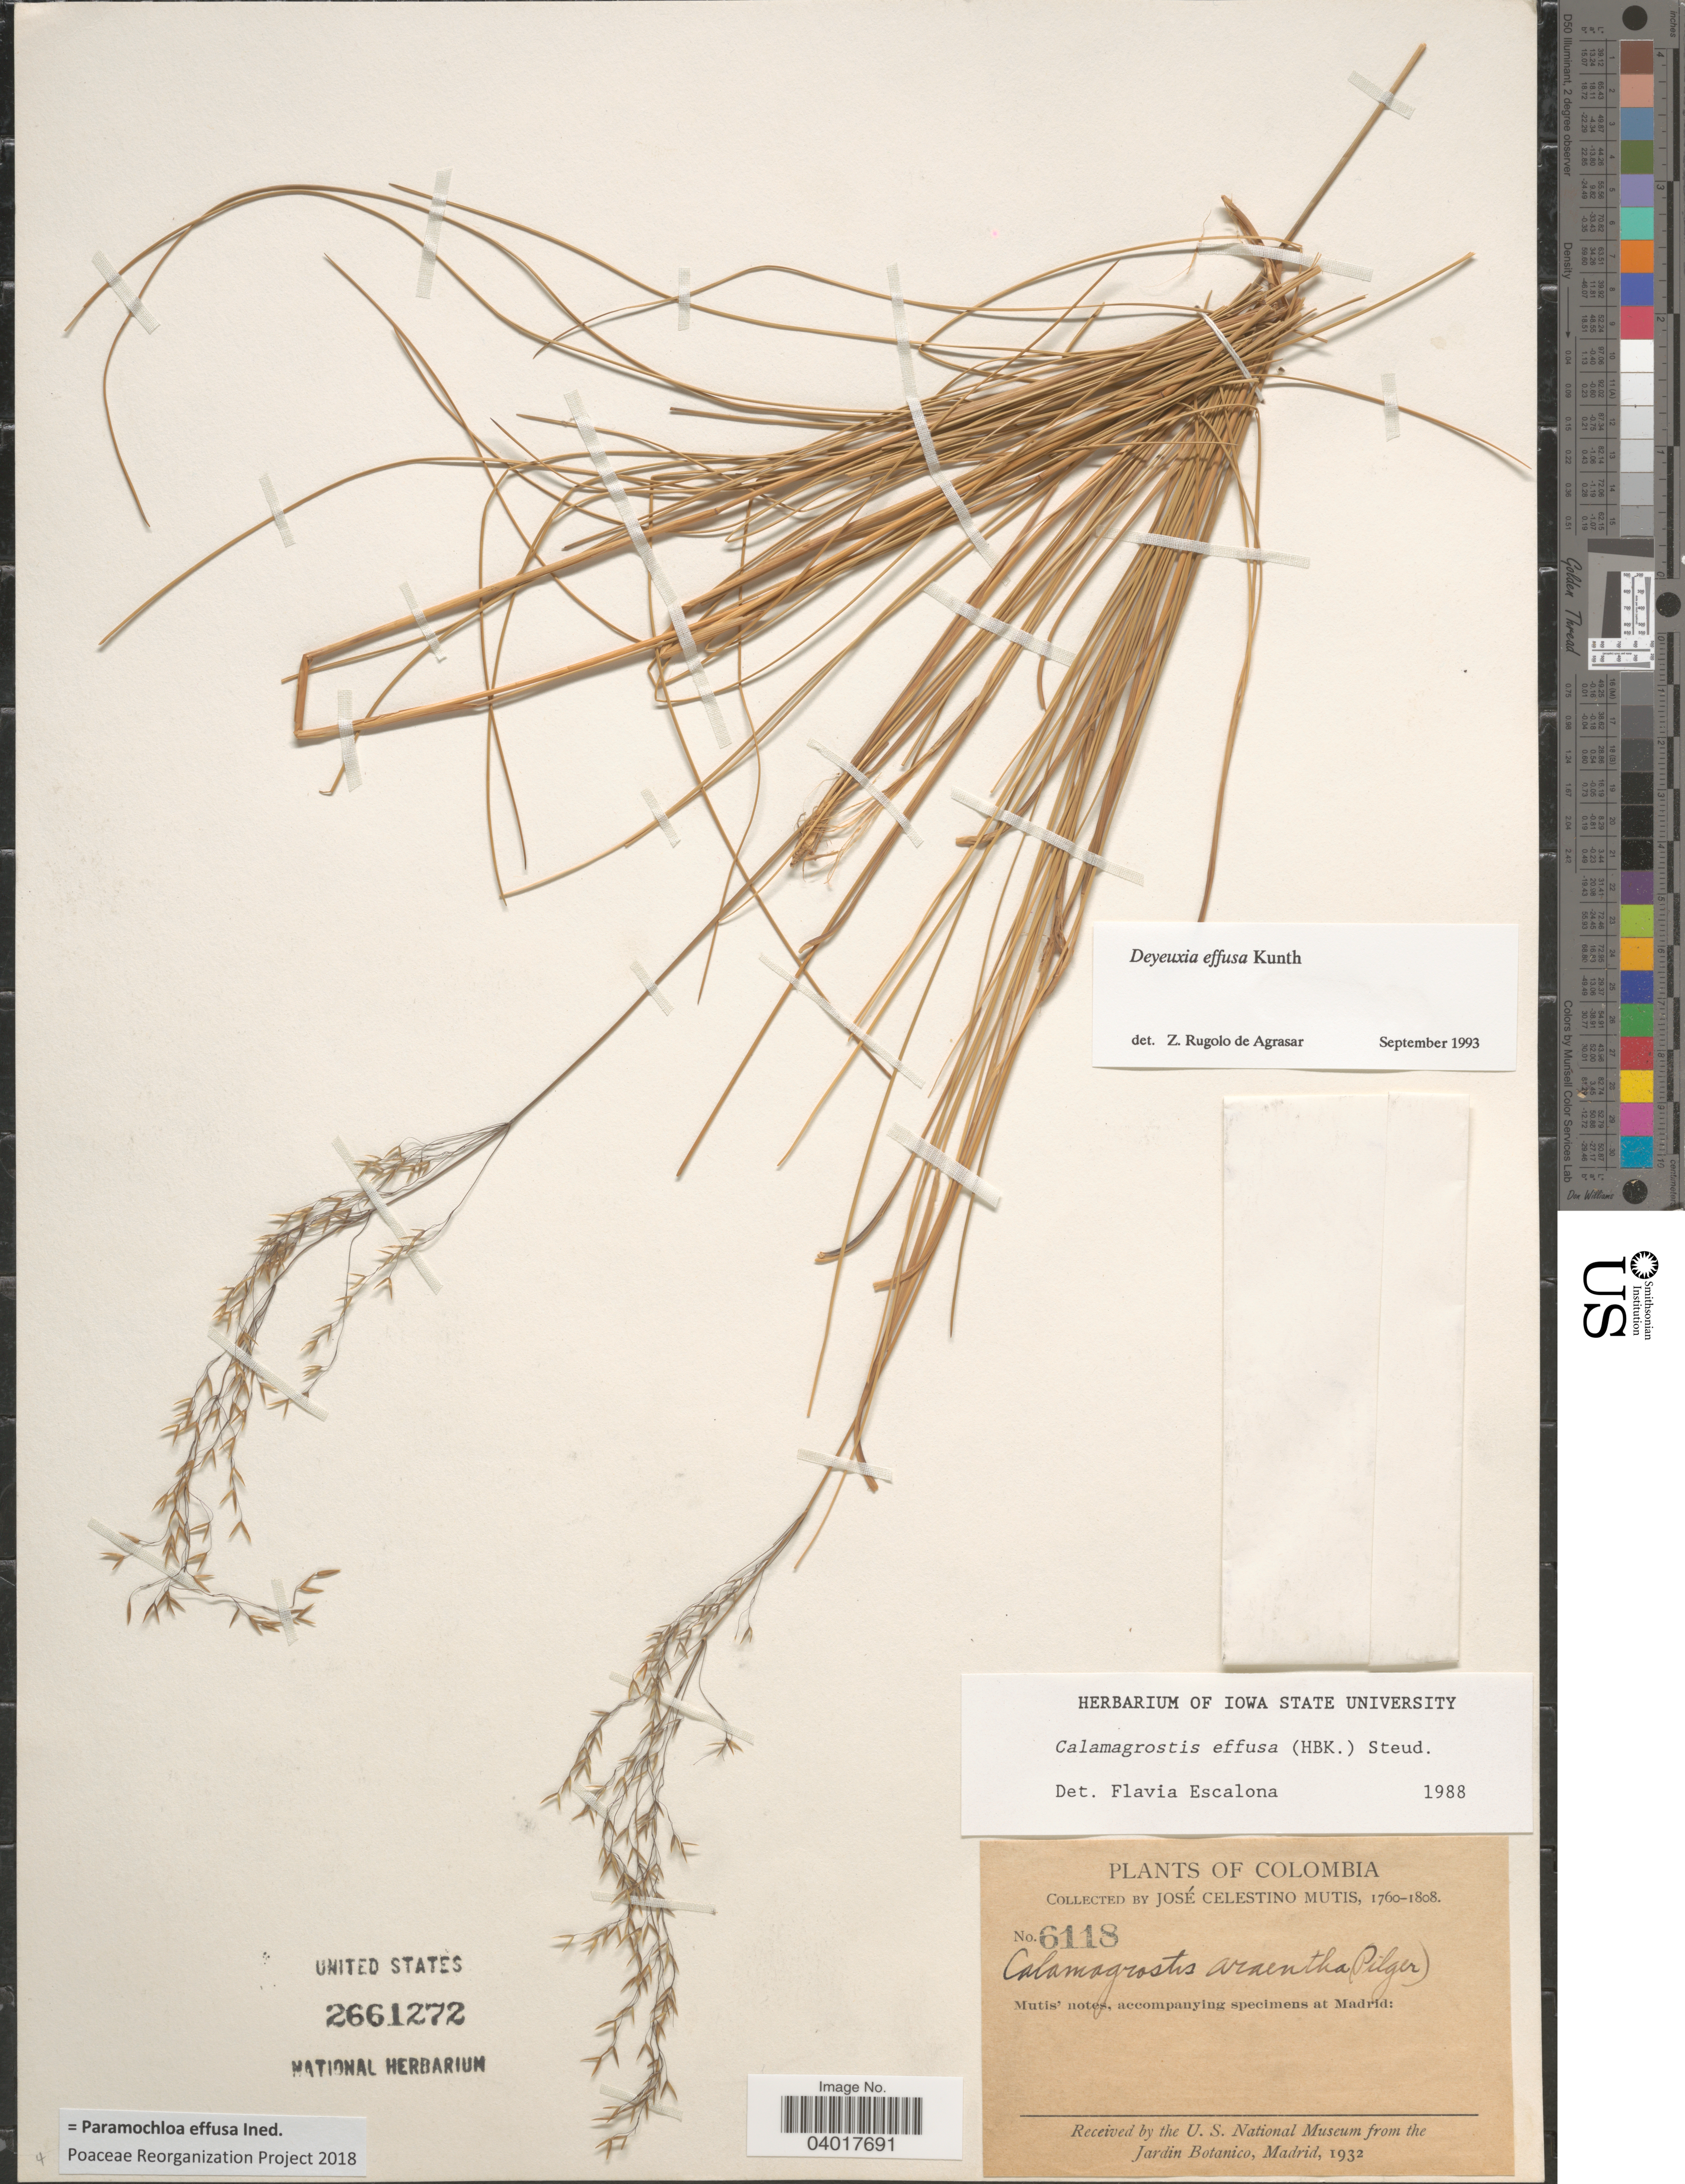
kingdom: Plantae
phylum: Tracheophyta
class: Liliopsida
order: Poales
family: Poaceae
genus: Paramochloa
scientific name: Paramochloa effusa ined.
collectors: J. C. B. Mutis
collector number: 6118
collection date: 1760/1808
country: Colombia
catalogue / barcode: US 2661272